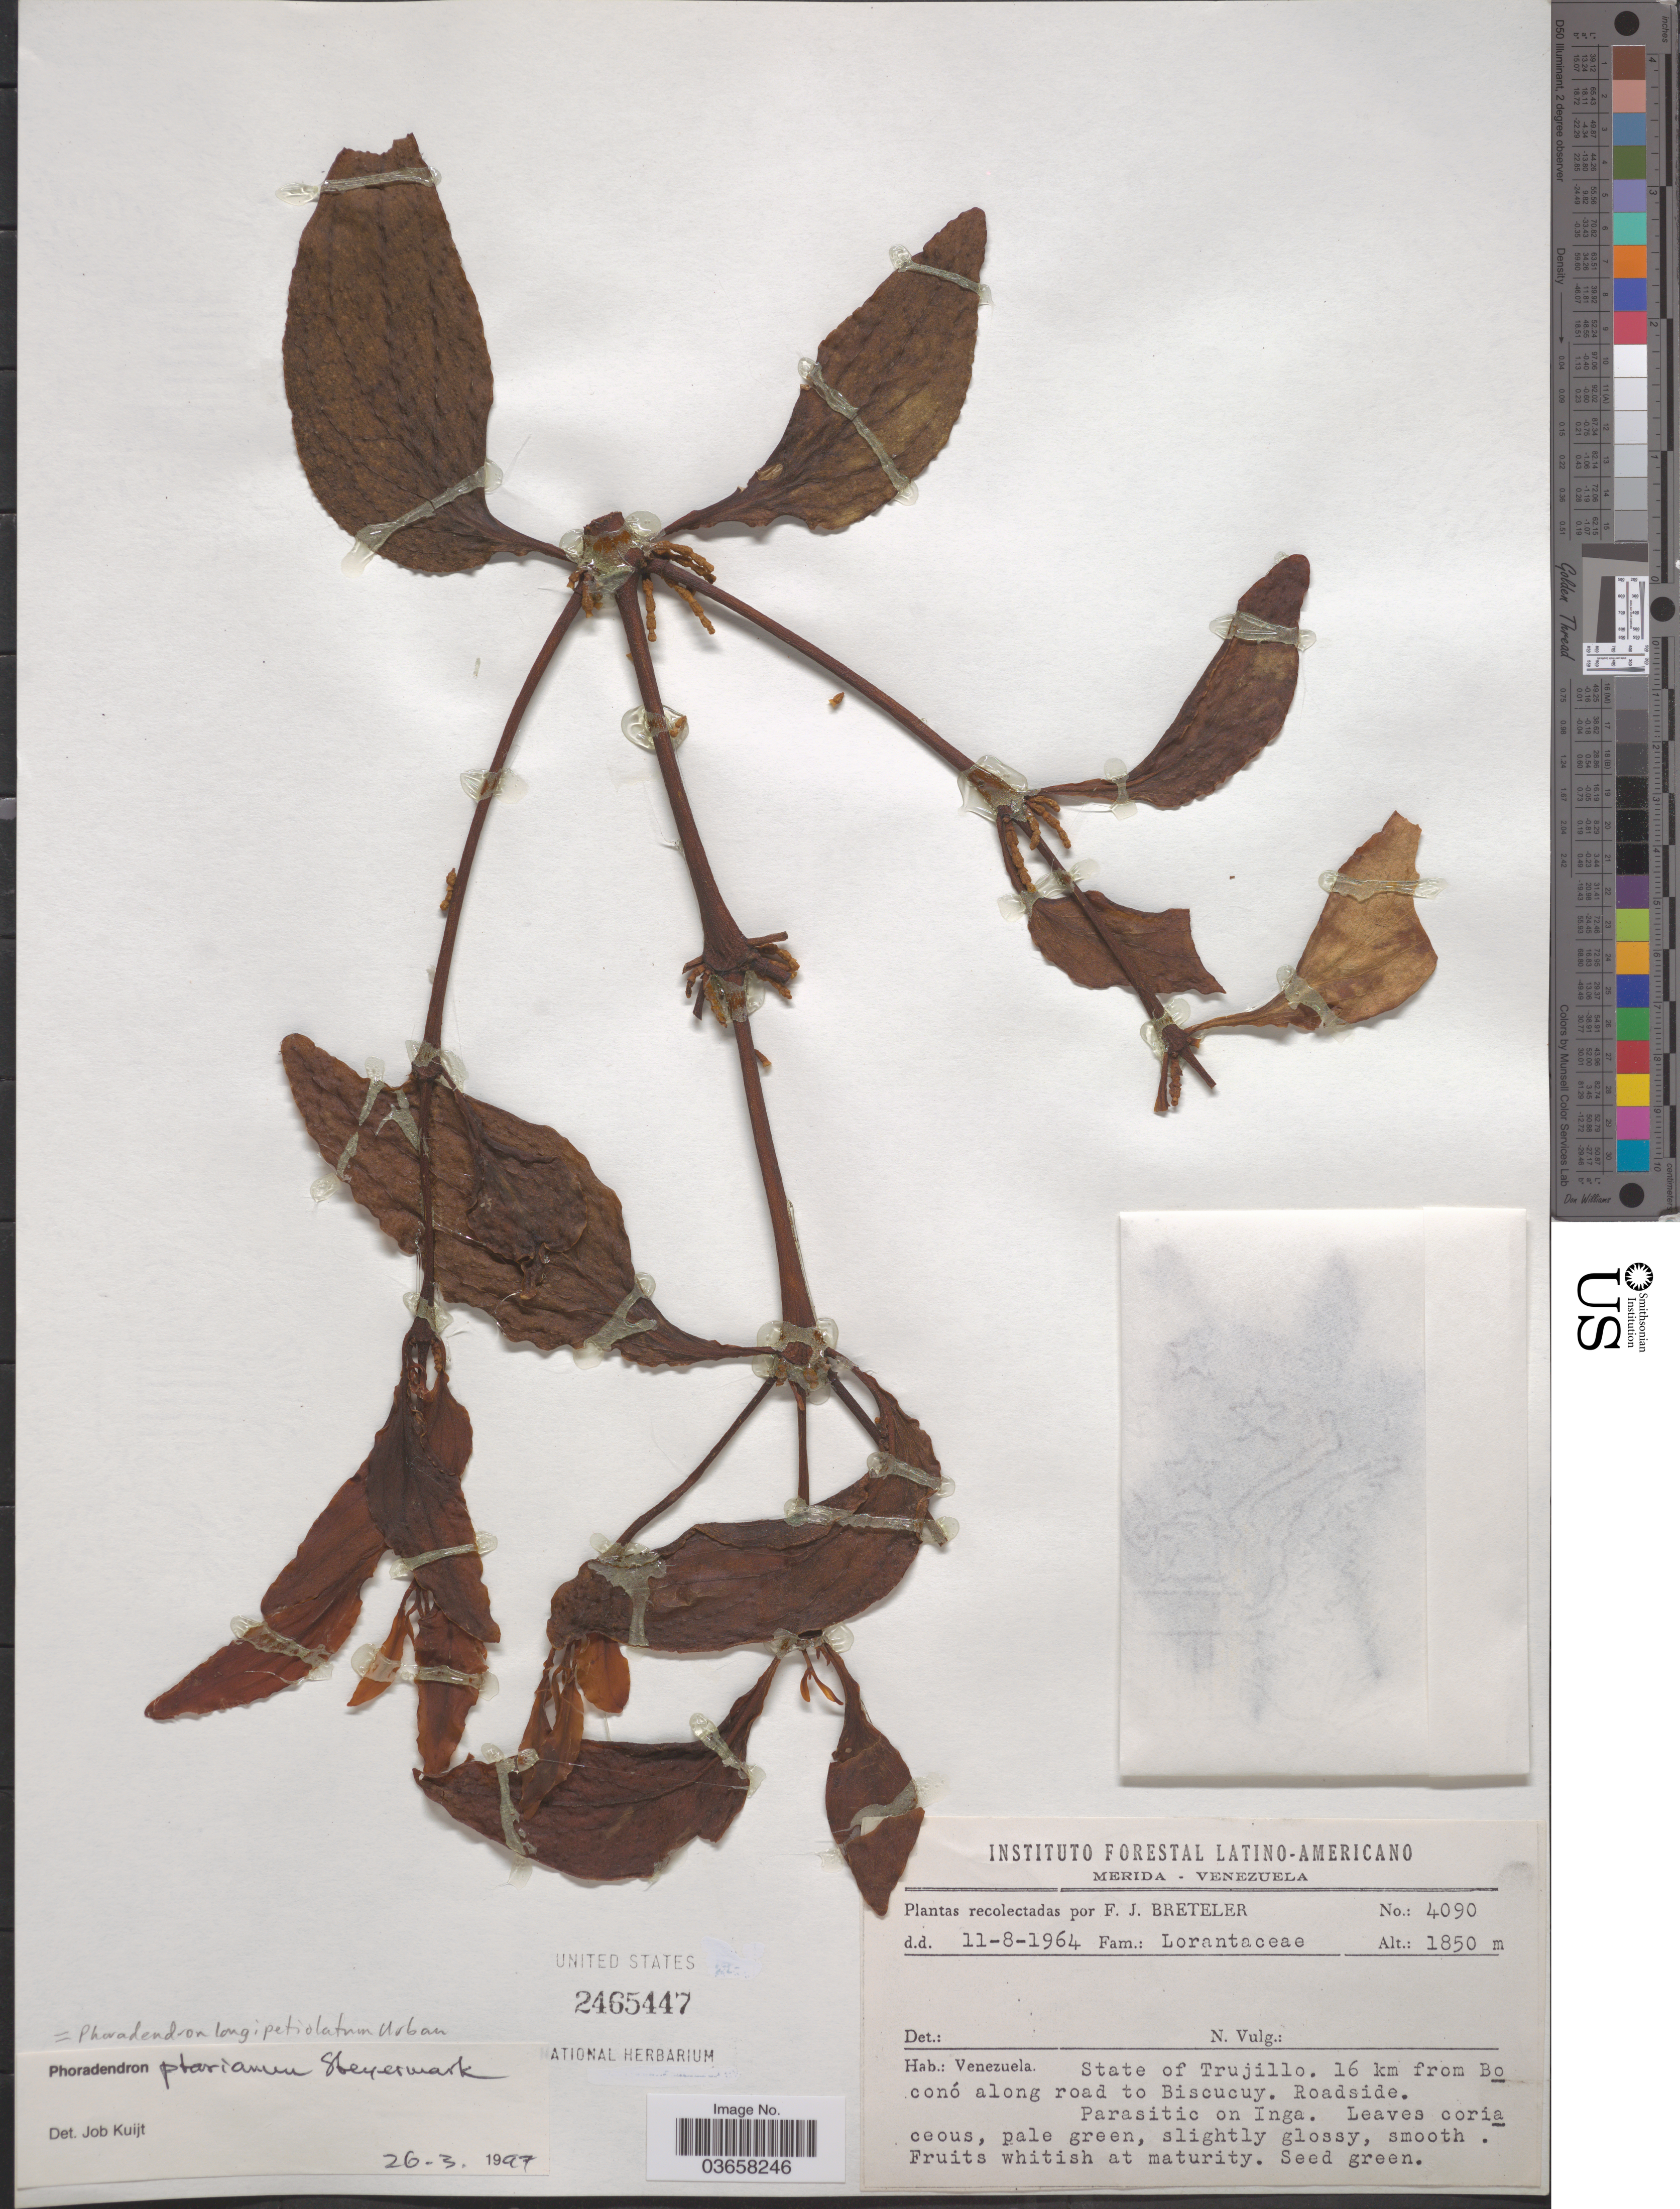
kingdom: Plantae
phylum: Tracheophyta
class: Magnoliopsida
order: Santalales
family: Viscaceae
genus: Phoradendron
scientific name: Phoradendron longipetiolatum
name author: Urb.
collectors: F. J. Breteler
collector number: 4090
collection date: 1964-08-11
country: Venezuela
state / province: Trujillo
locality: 16 km from Boconó along road to Biscucuy. Roadside.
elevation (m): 1850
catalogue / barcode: US 2465447